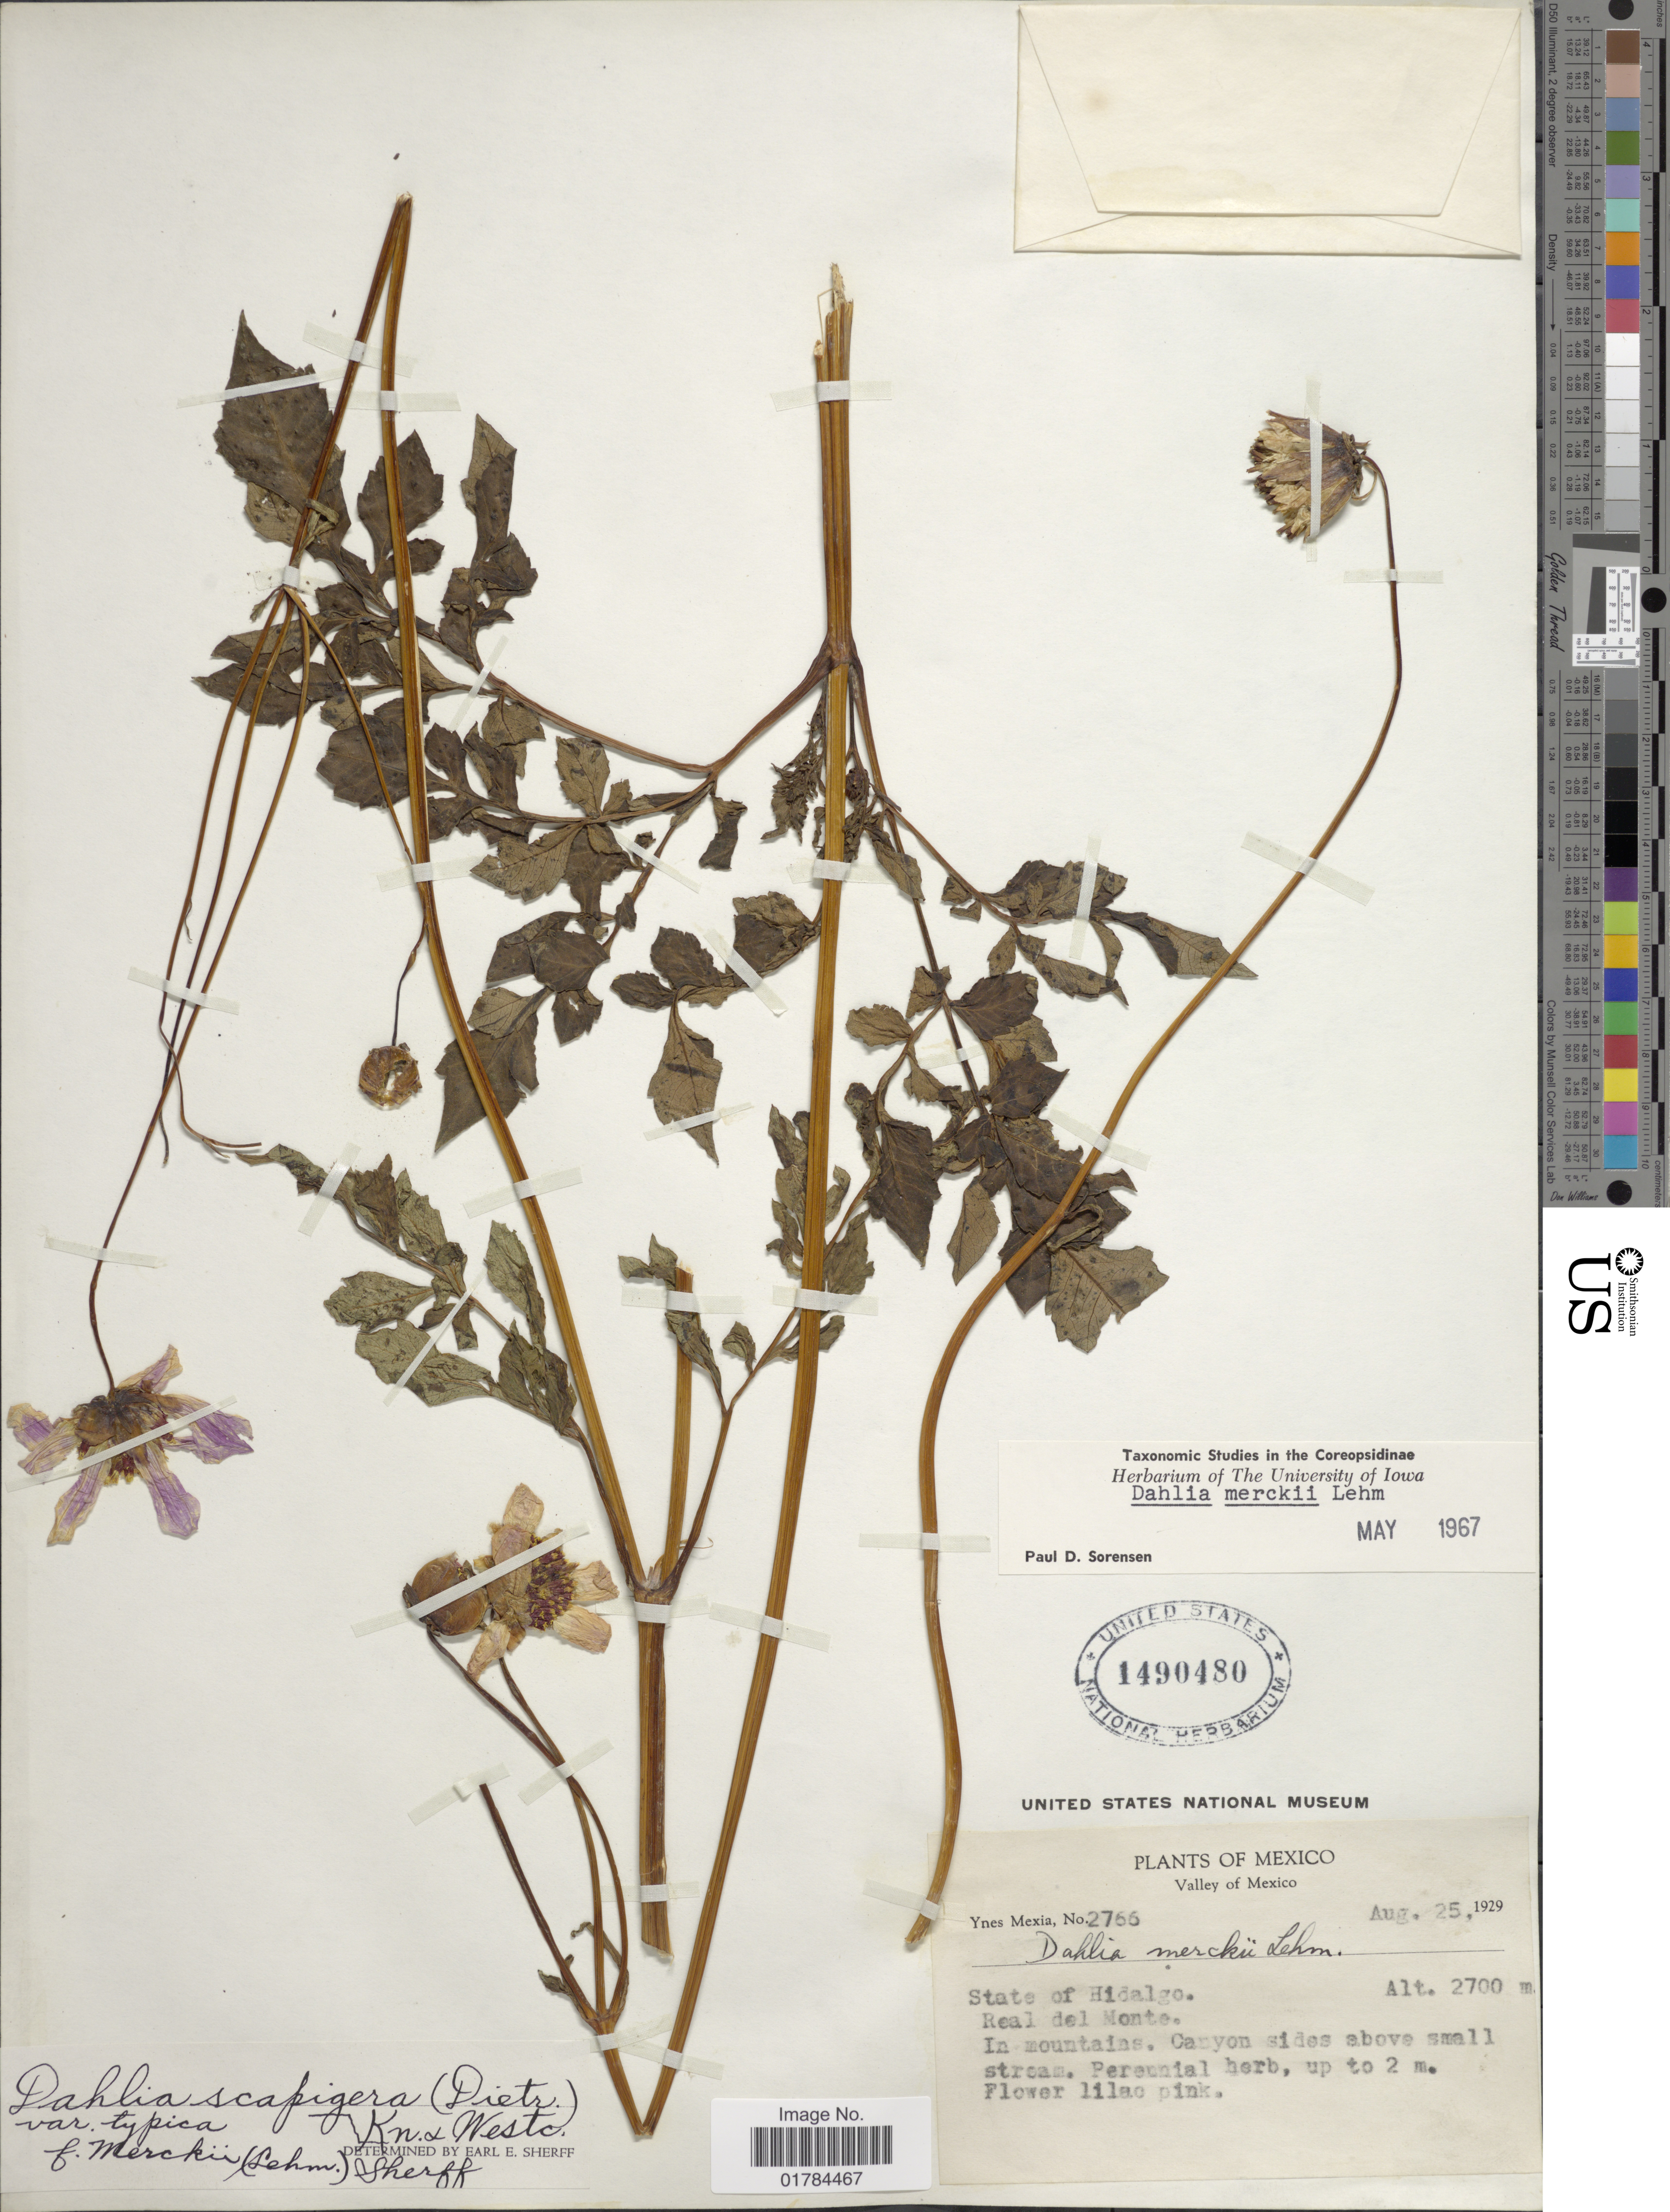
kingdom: Plantae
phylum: Tracheophyta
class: Magnoliopsida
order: Asterales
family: Asteraceae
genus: Dahlia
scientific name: Dahlia merckii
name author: Lehm.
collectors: Y. Mexia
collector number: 2766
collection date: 1929-08-25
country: Mexico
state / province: Hidalgo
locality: Real del Monte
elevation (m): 2700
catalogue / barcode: US 1490480